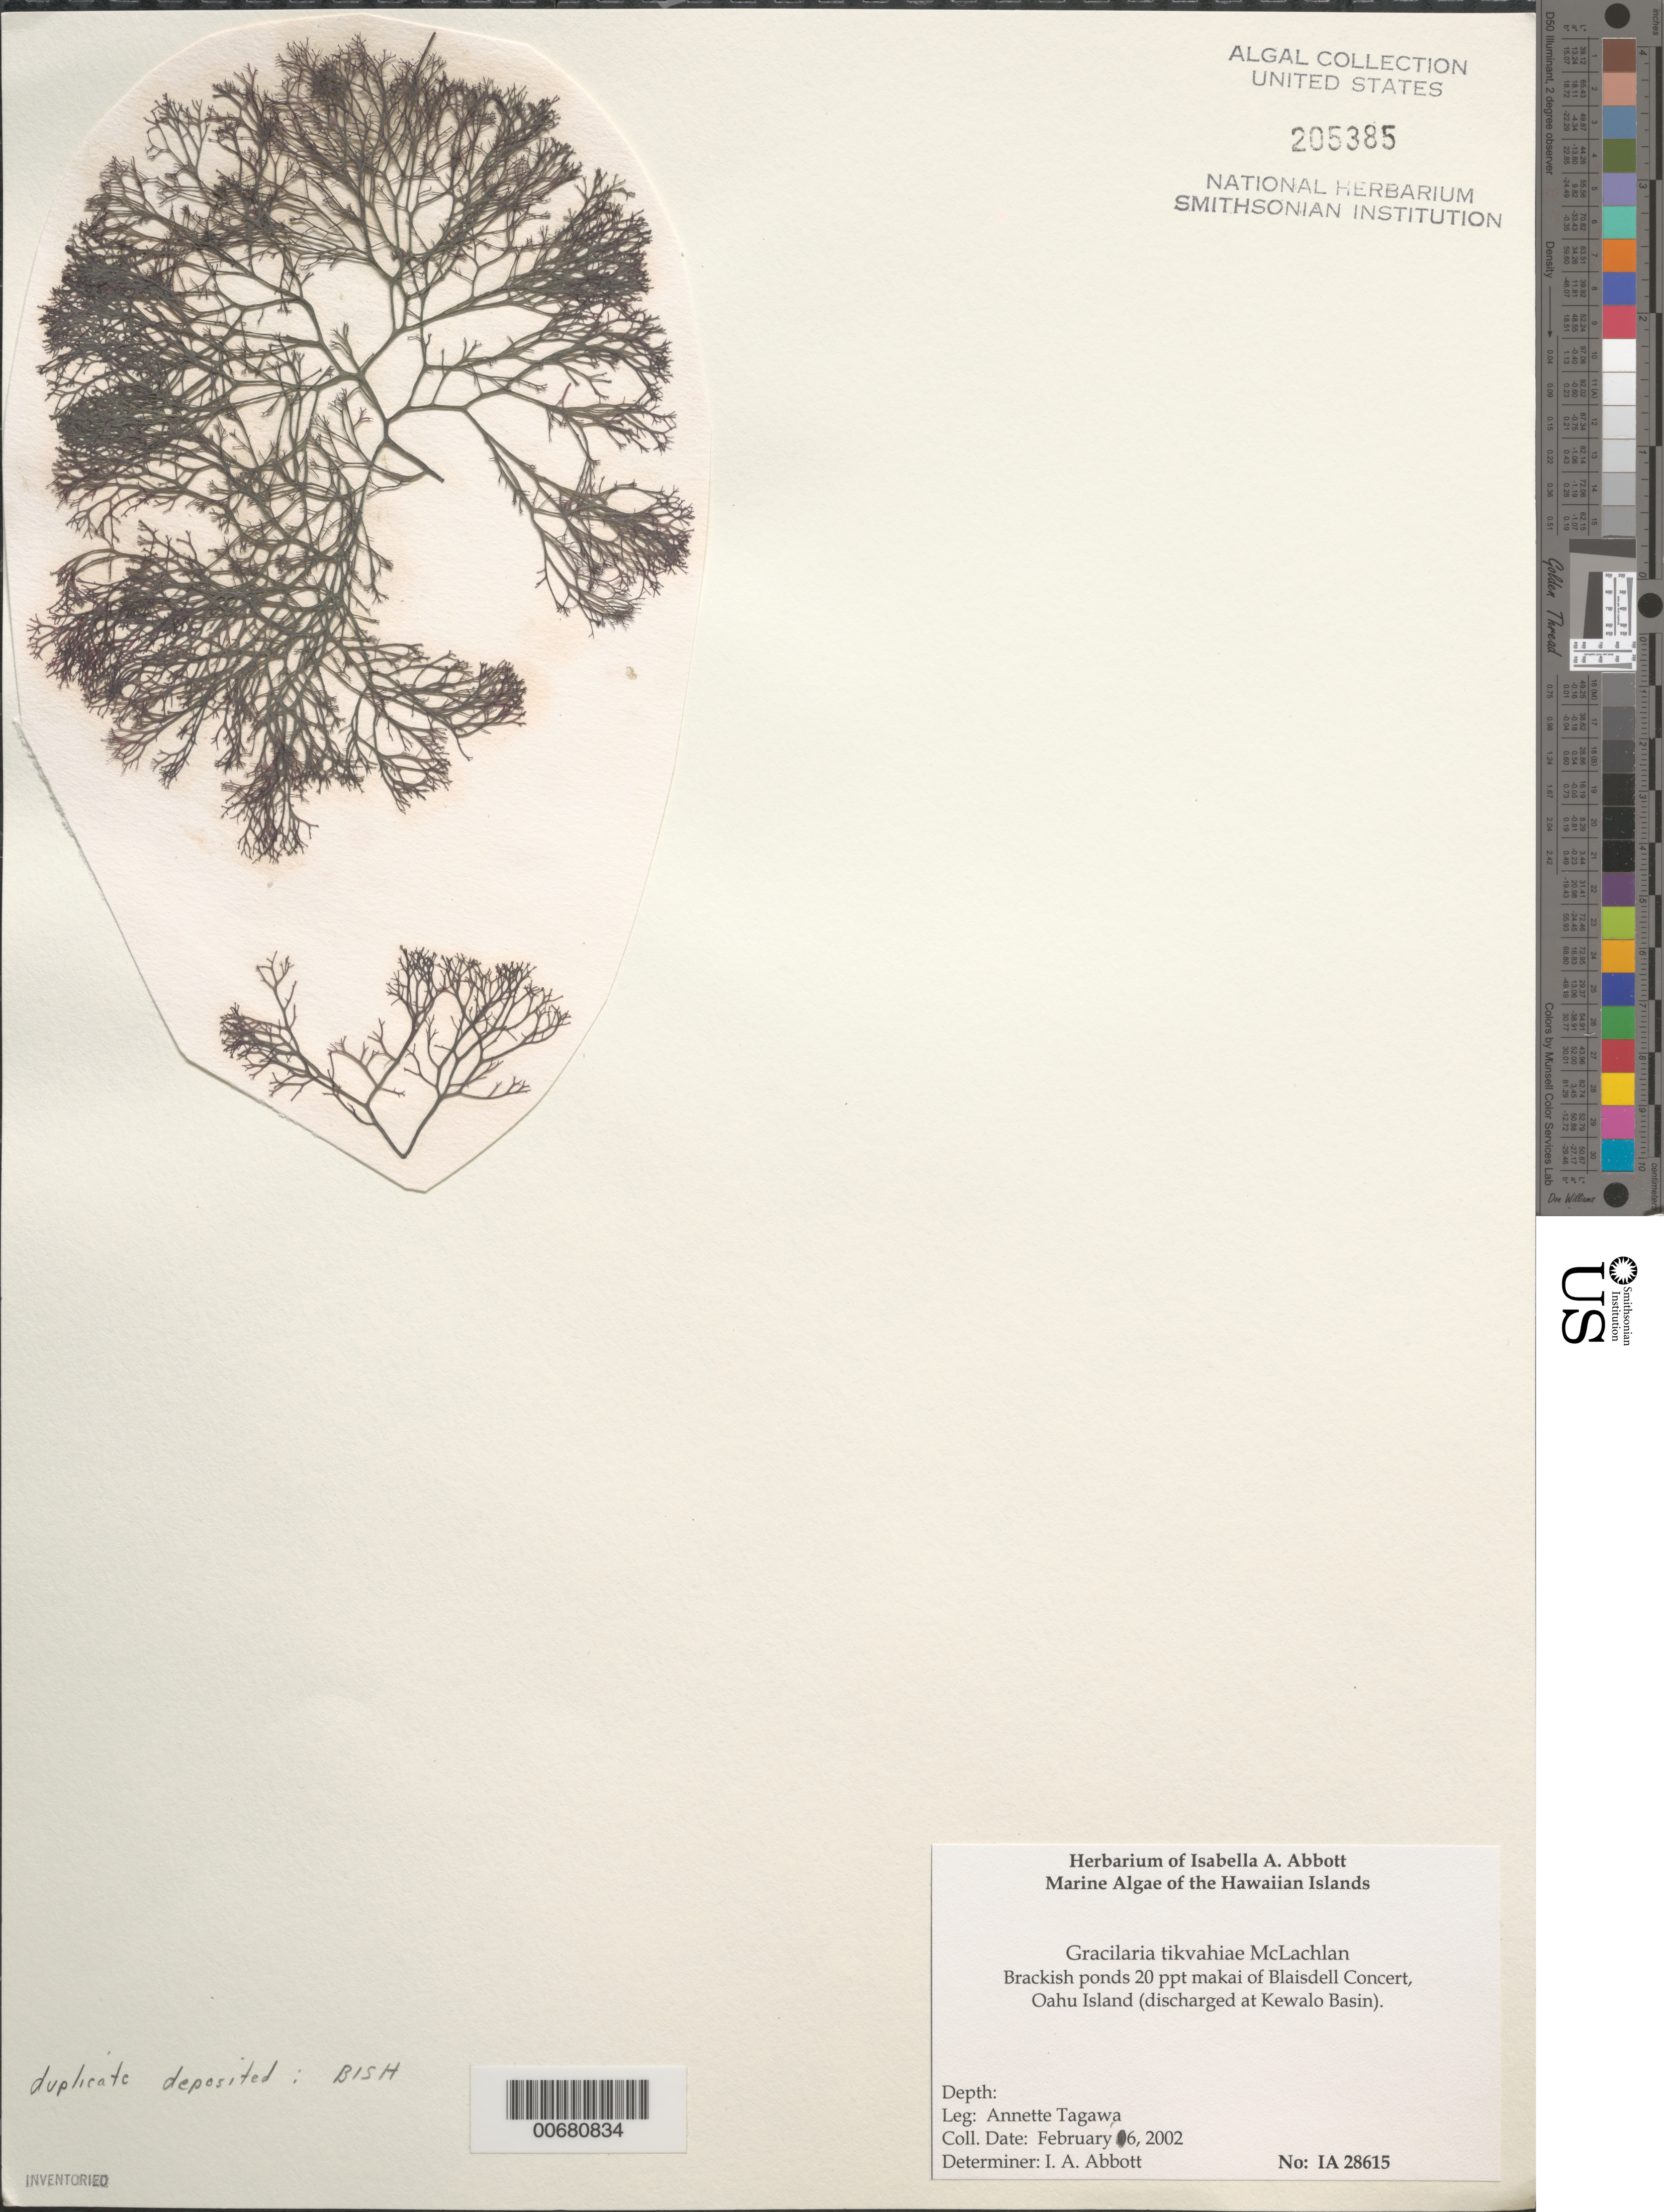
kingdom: Plantae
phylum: Rhodophyta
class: Florideophyceae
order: Gracilariales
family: Gracilariaceae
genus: Gracilaria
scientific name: Gracilaria tikvahiae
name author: McLachlan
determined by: Abbott, Isabella A.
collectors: A. Tagawa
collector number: IAA 28615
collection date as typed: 06 Feb 2002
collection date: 2002-02-06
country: United States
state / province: Hawaii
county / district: Honolulu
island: Oahu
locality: Brackish ponds 20 ppt makai of Blaisdell Concert (discharged at Kewalo Basin)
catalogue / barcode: US 205385